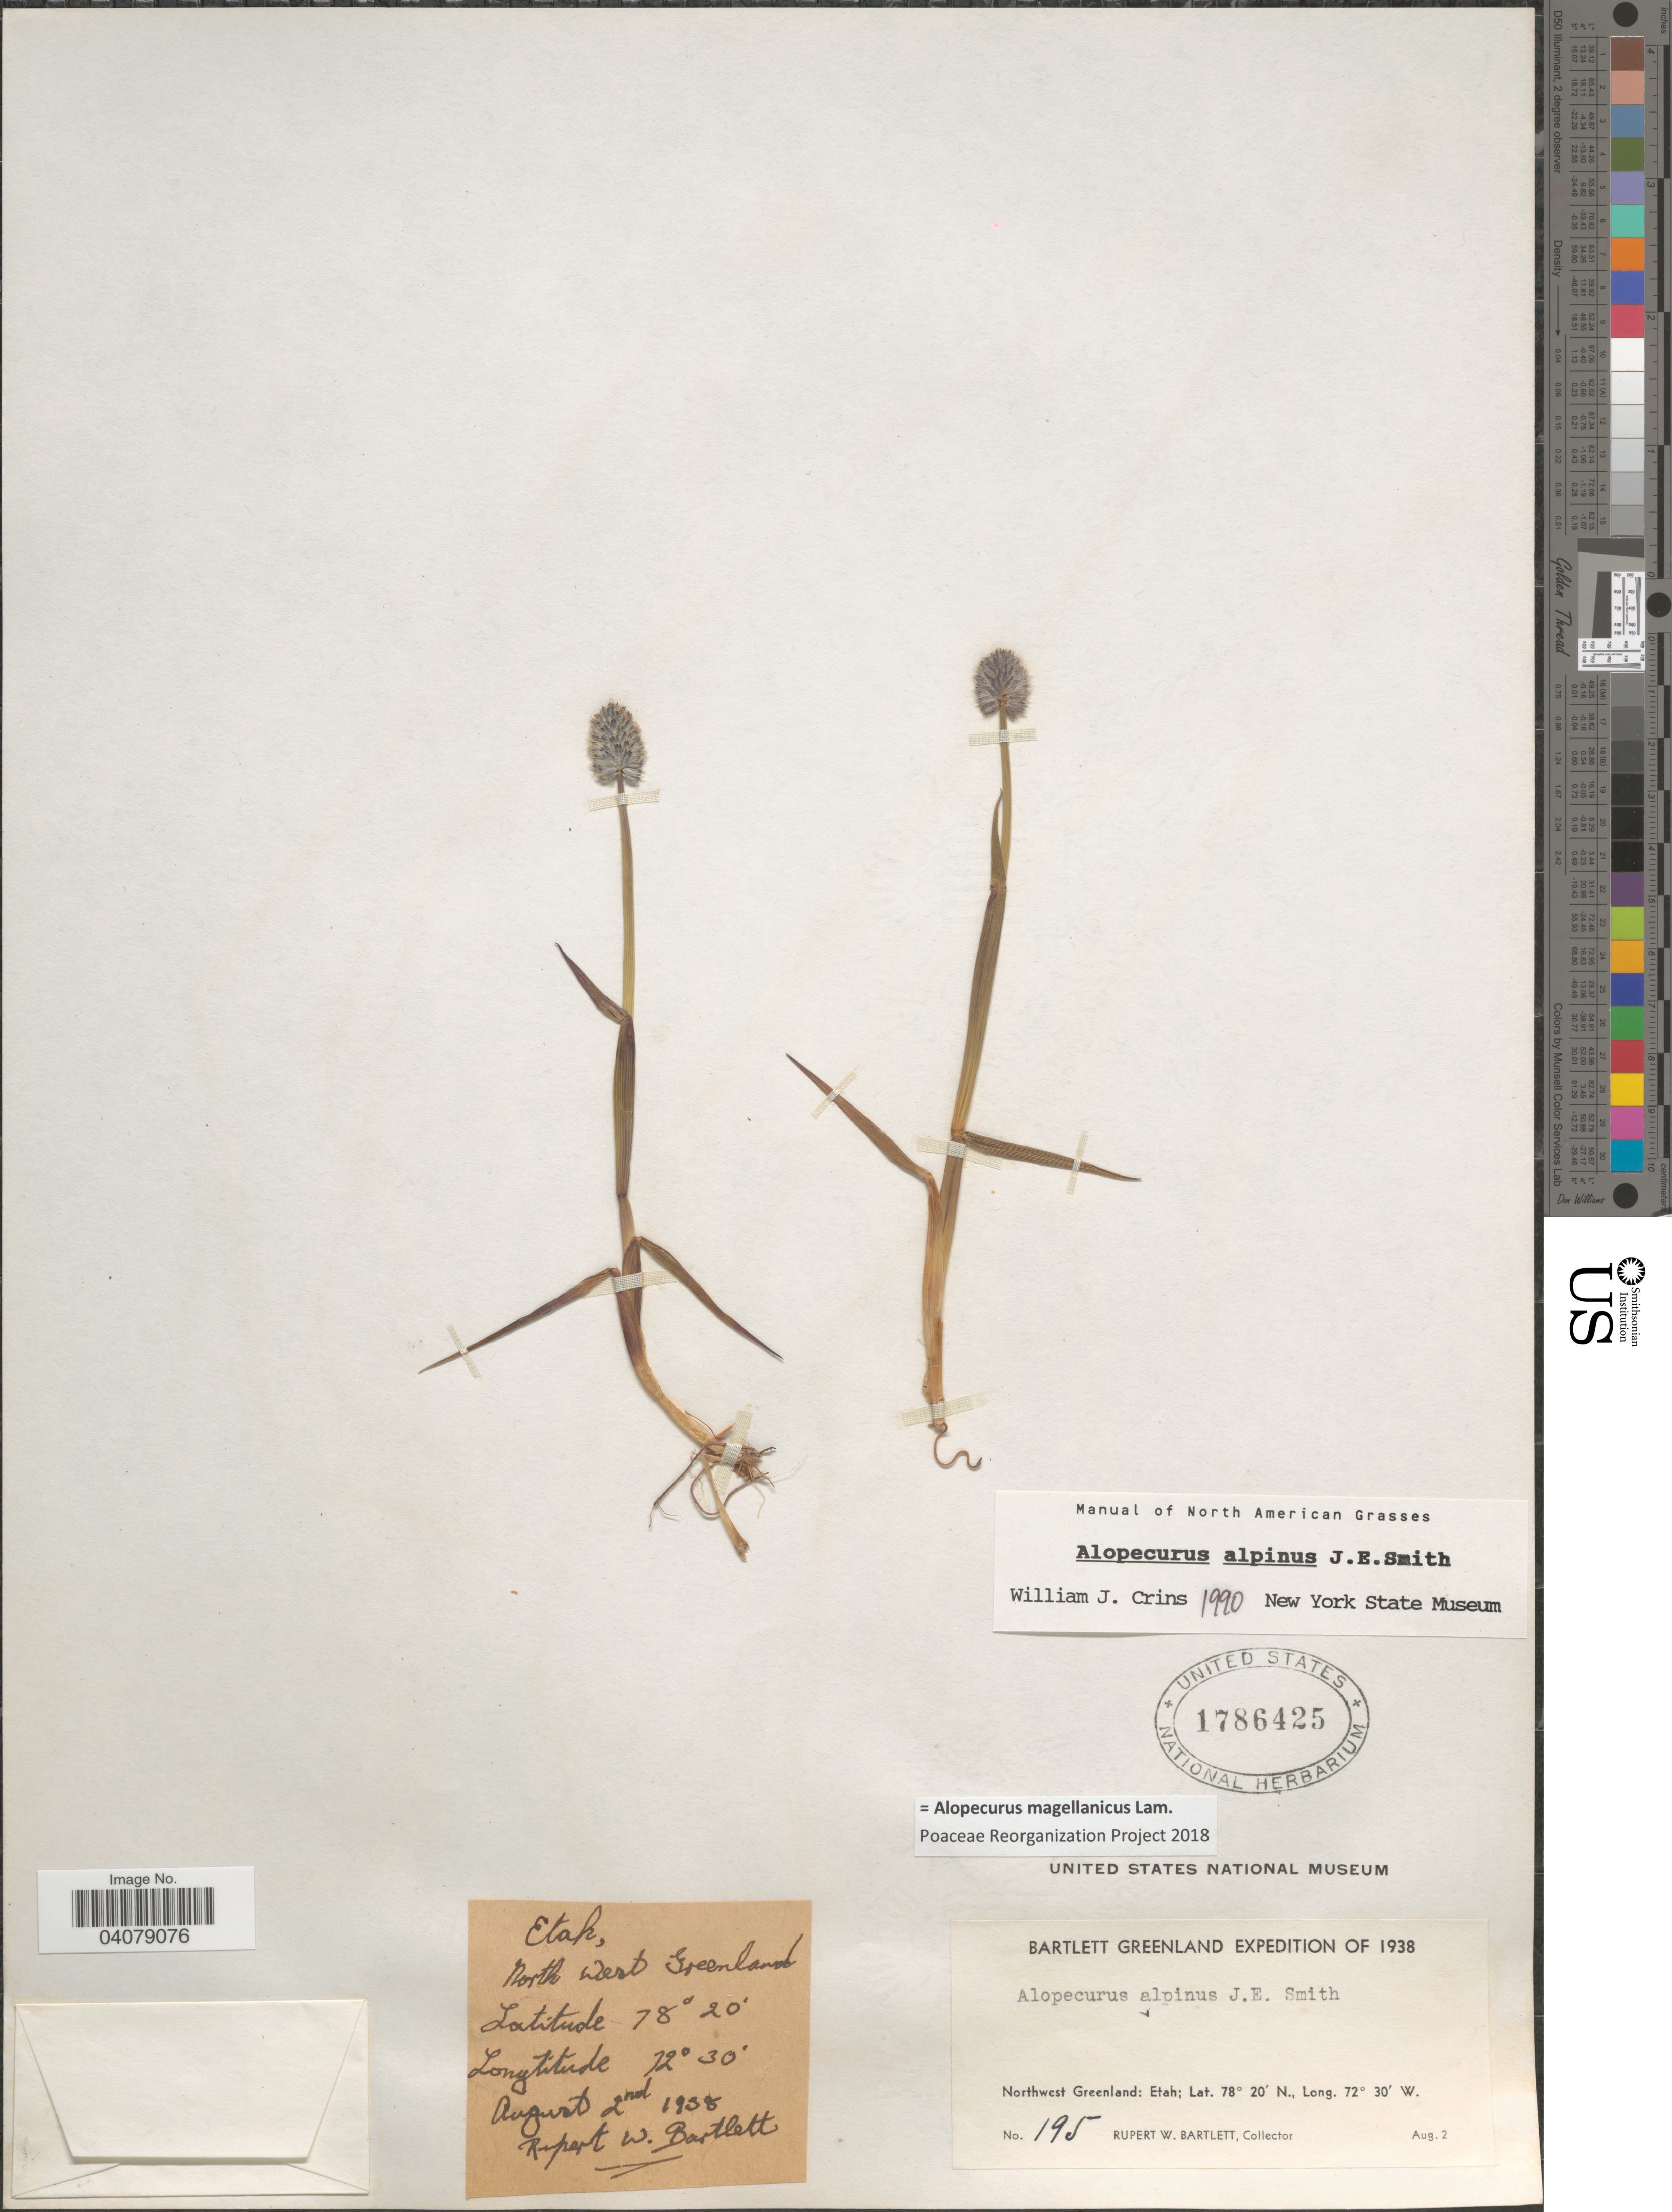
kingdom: Plantae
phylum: Tracheophyta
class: Liliopsida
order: Poales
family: Poaceae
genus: Alopecurus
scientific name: Alopecurus magellanicus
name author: Lam.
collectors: R. W. Bartlett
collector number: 195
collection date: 1938-08-02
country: Greenland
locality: Bartlett Greenland Expedition of 1938. Northwest Greenland: Etah.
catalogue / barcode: US 1786425